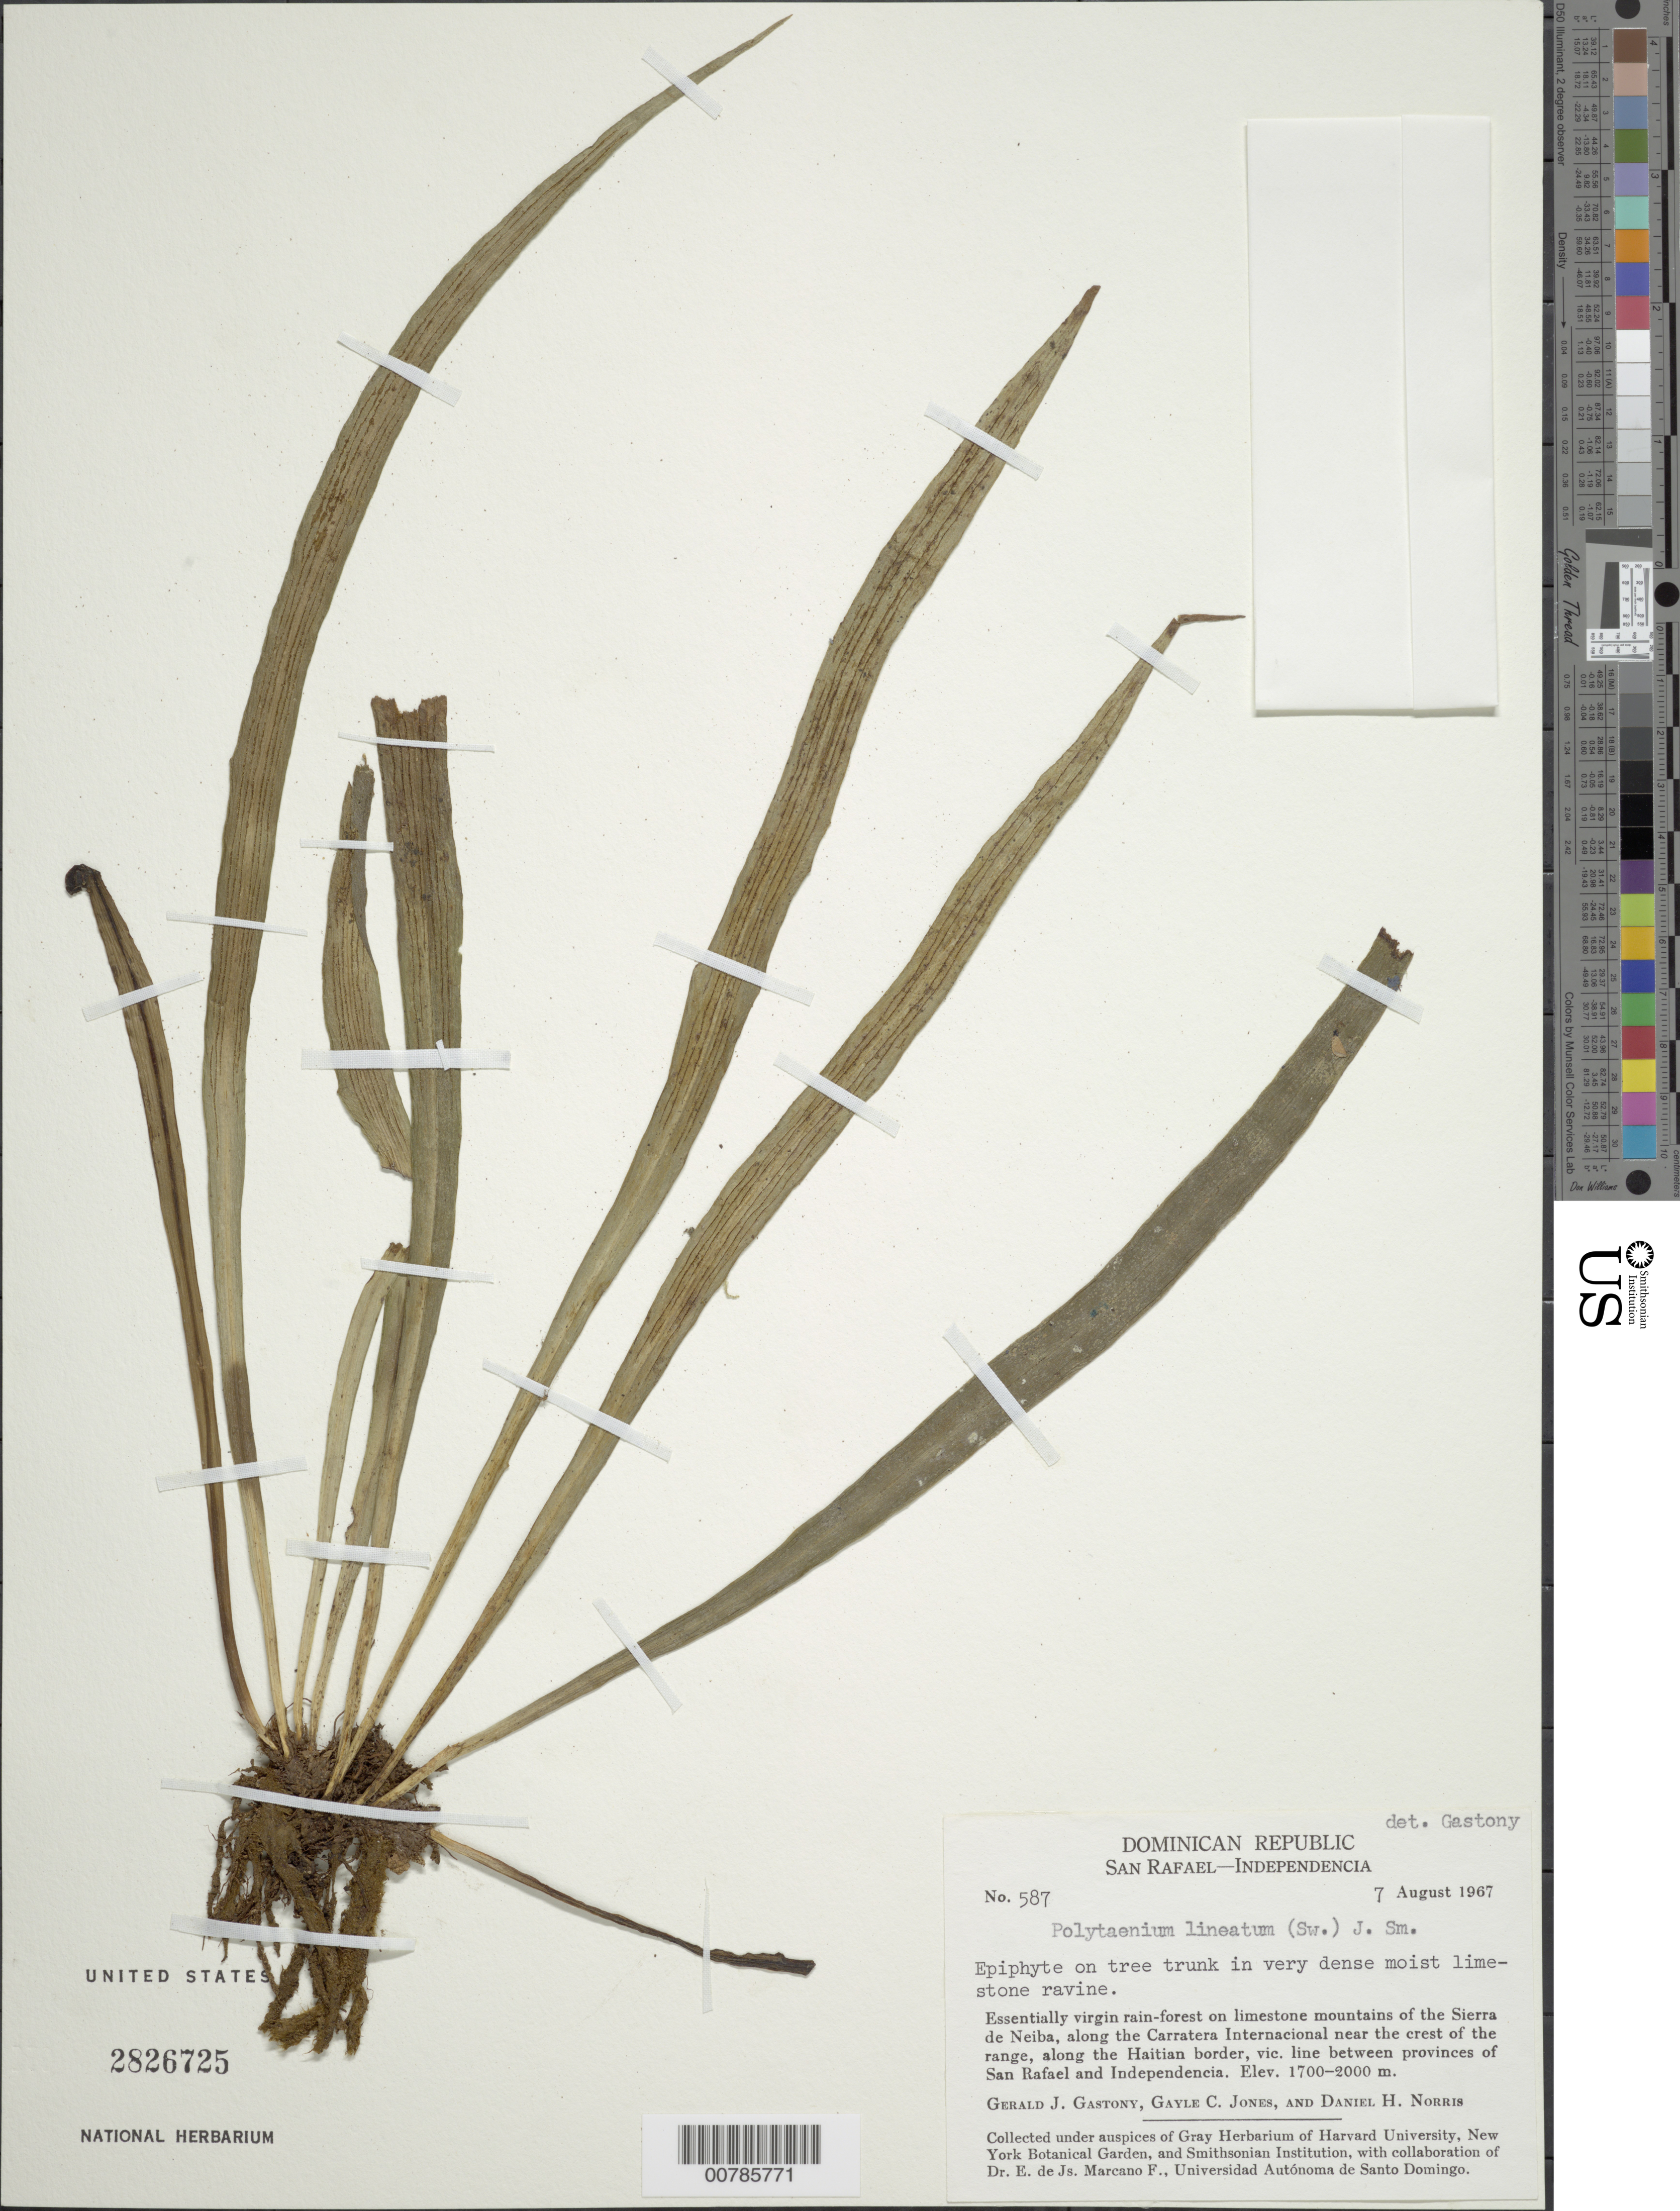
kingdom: Plantae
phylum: Tracheophyta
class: Polypodiopsida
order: Polypodiales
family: Pteridaceae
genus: Polytaenium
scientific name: Polytaenium lineatum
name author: (Sw.) J. Sm.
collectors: G. Gastony, G. C. Jones & D. H. Norris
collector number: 587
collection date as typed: Aug 1967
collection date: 1967-08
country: Dominican Republic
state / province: Elías Piña / Independencia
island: Hispaniola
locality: Sierra de Neiba, along Carratera Internacional near Haitian border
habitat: Virgin rainforest on limestone mountains; on tree trunk in very dense moist limestone ravine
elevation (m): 1700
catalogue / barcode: US 2826725